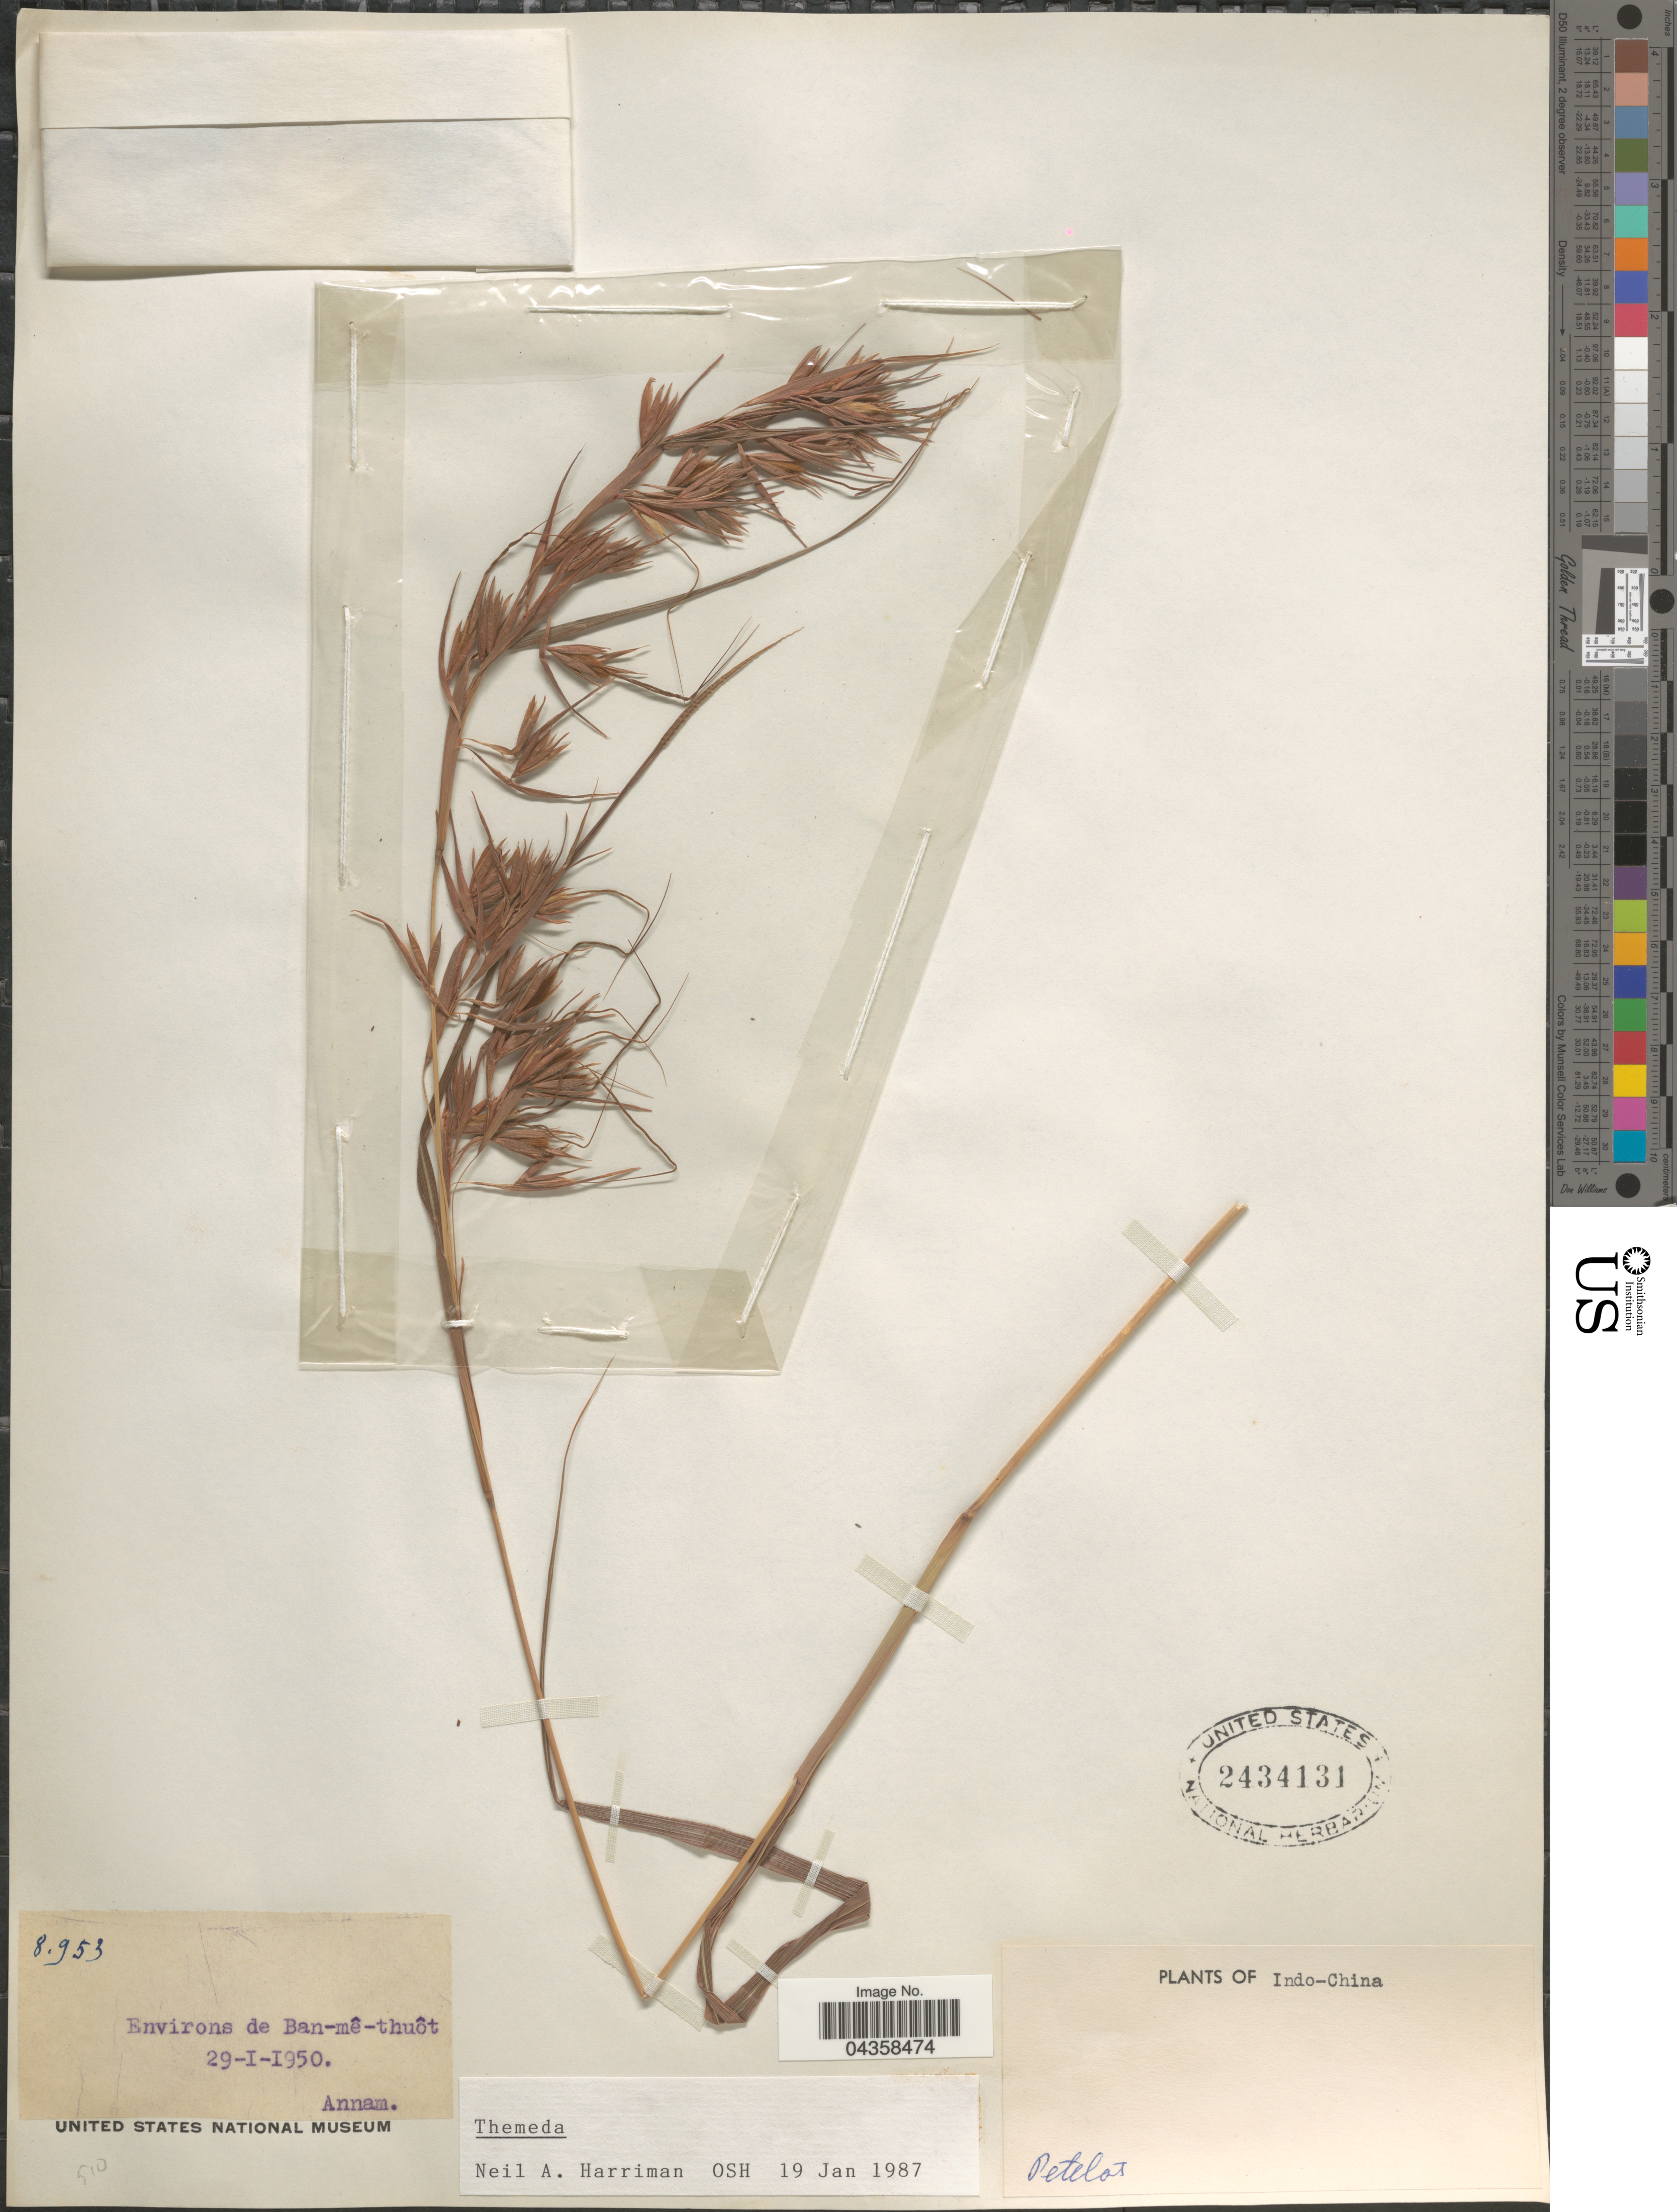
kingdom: Plantae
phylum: Tracheophyta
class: Liliopsida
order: Poales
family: Poaceae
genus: Themeda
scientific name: Themeda sp.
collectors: Pételot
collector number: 8953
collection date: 1950-01-29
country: Vietnam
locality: Environs de Ban-mê-thuôt. Annam. Indo-China.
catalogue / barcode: US 2434131